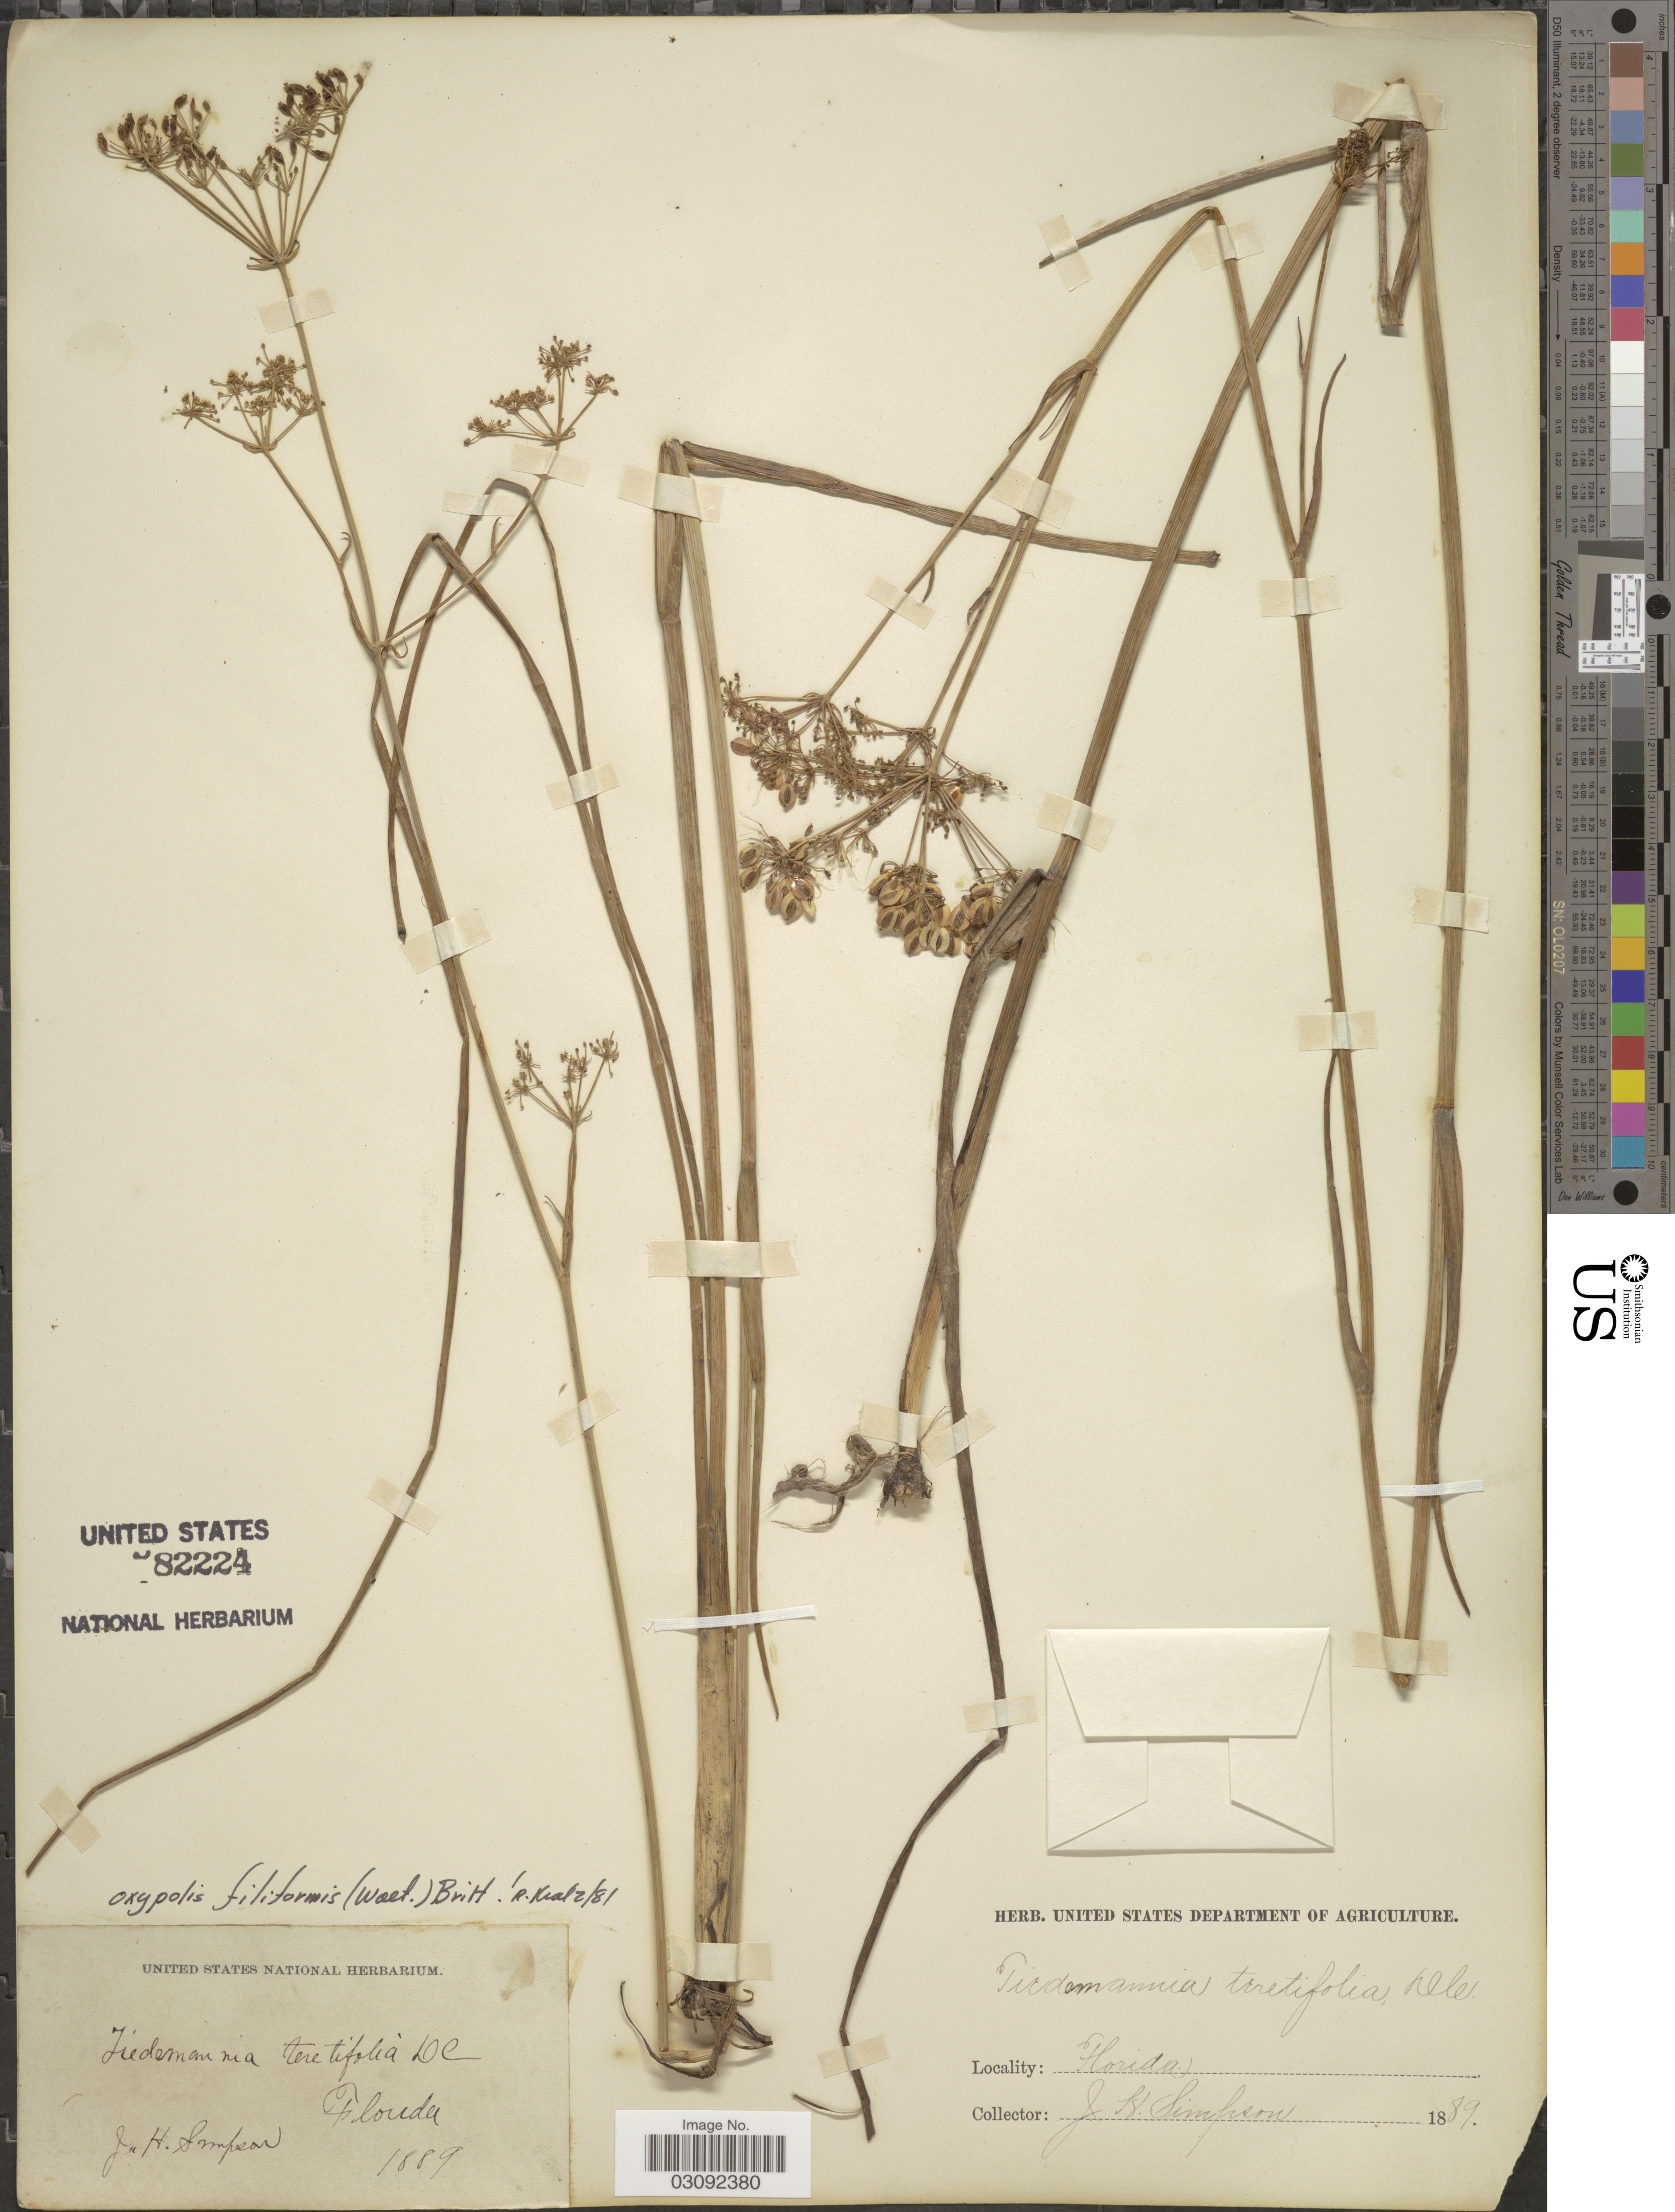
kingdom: Plantae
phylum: Tracheophyta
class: Magnoliopsida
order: Apiales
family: Apiaceae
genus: Oxypolis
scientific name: Oxypolis filiformis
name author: (Walter) Britton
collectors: J. H. Simpson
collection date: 1889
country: United States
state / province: Florida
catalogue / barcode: US 82224